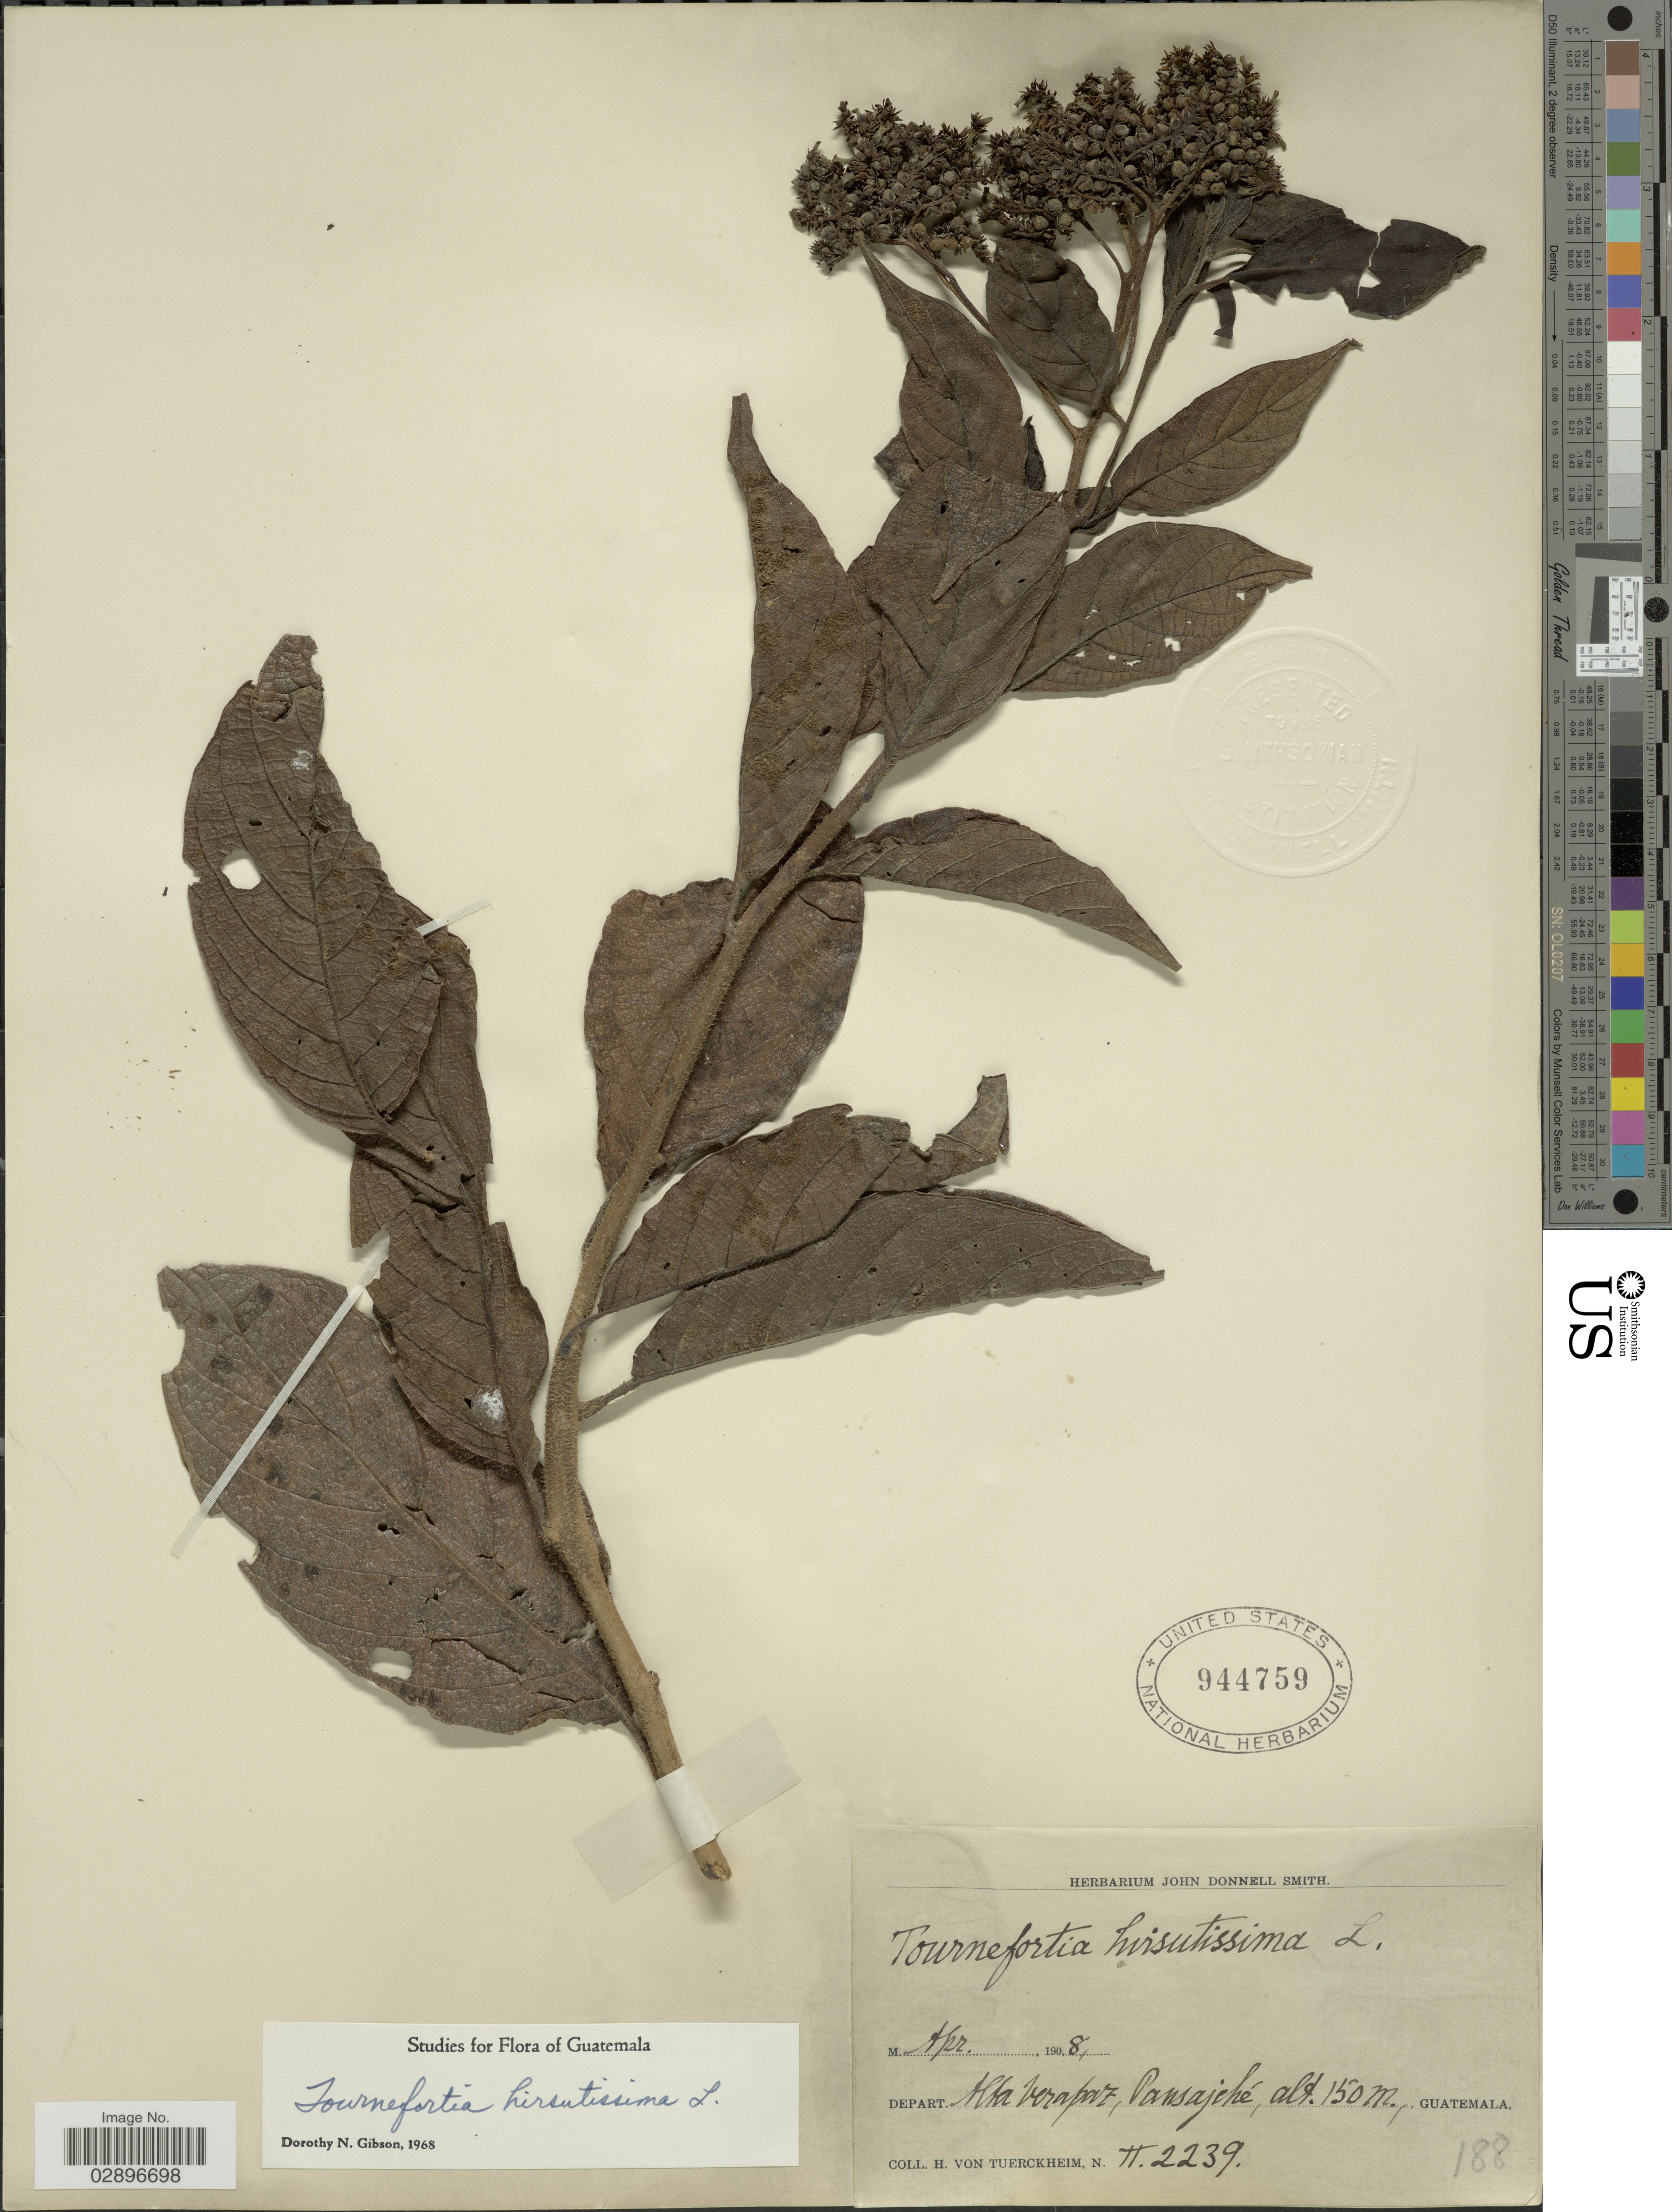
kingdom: Plantae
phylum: Tracheophyta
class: Magnoliopsida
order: Boraginales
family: Heliotropiaceae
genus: Tournefortia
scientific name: Tournefortia hirsutissima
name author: L.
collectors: H. von Türckheim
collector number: II2239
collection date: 1908-04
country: Guatemala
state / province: Alta Verapaz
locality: Depart. Alta Verapaz, Pancajché.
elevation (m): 150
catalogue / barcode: US 944759